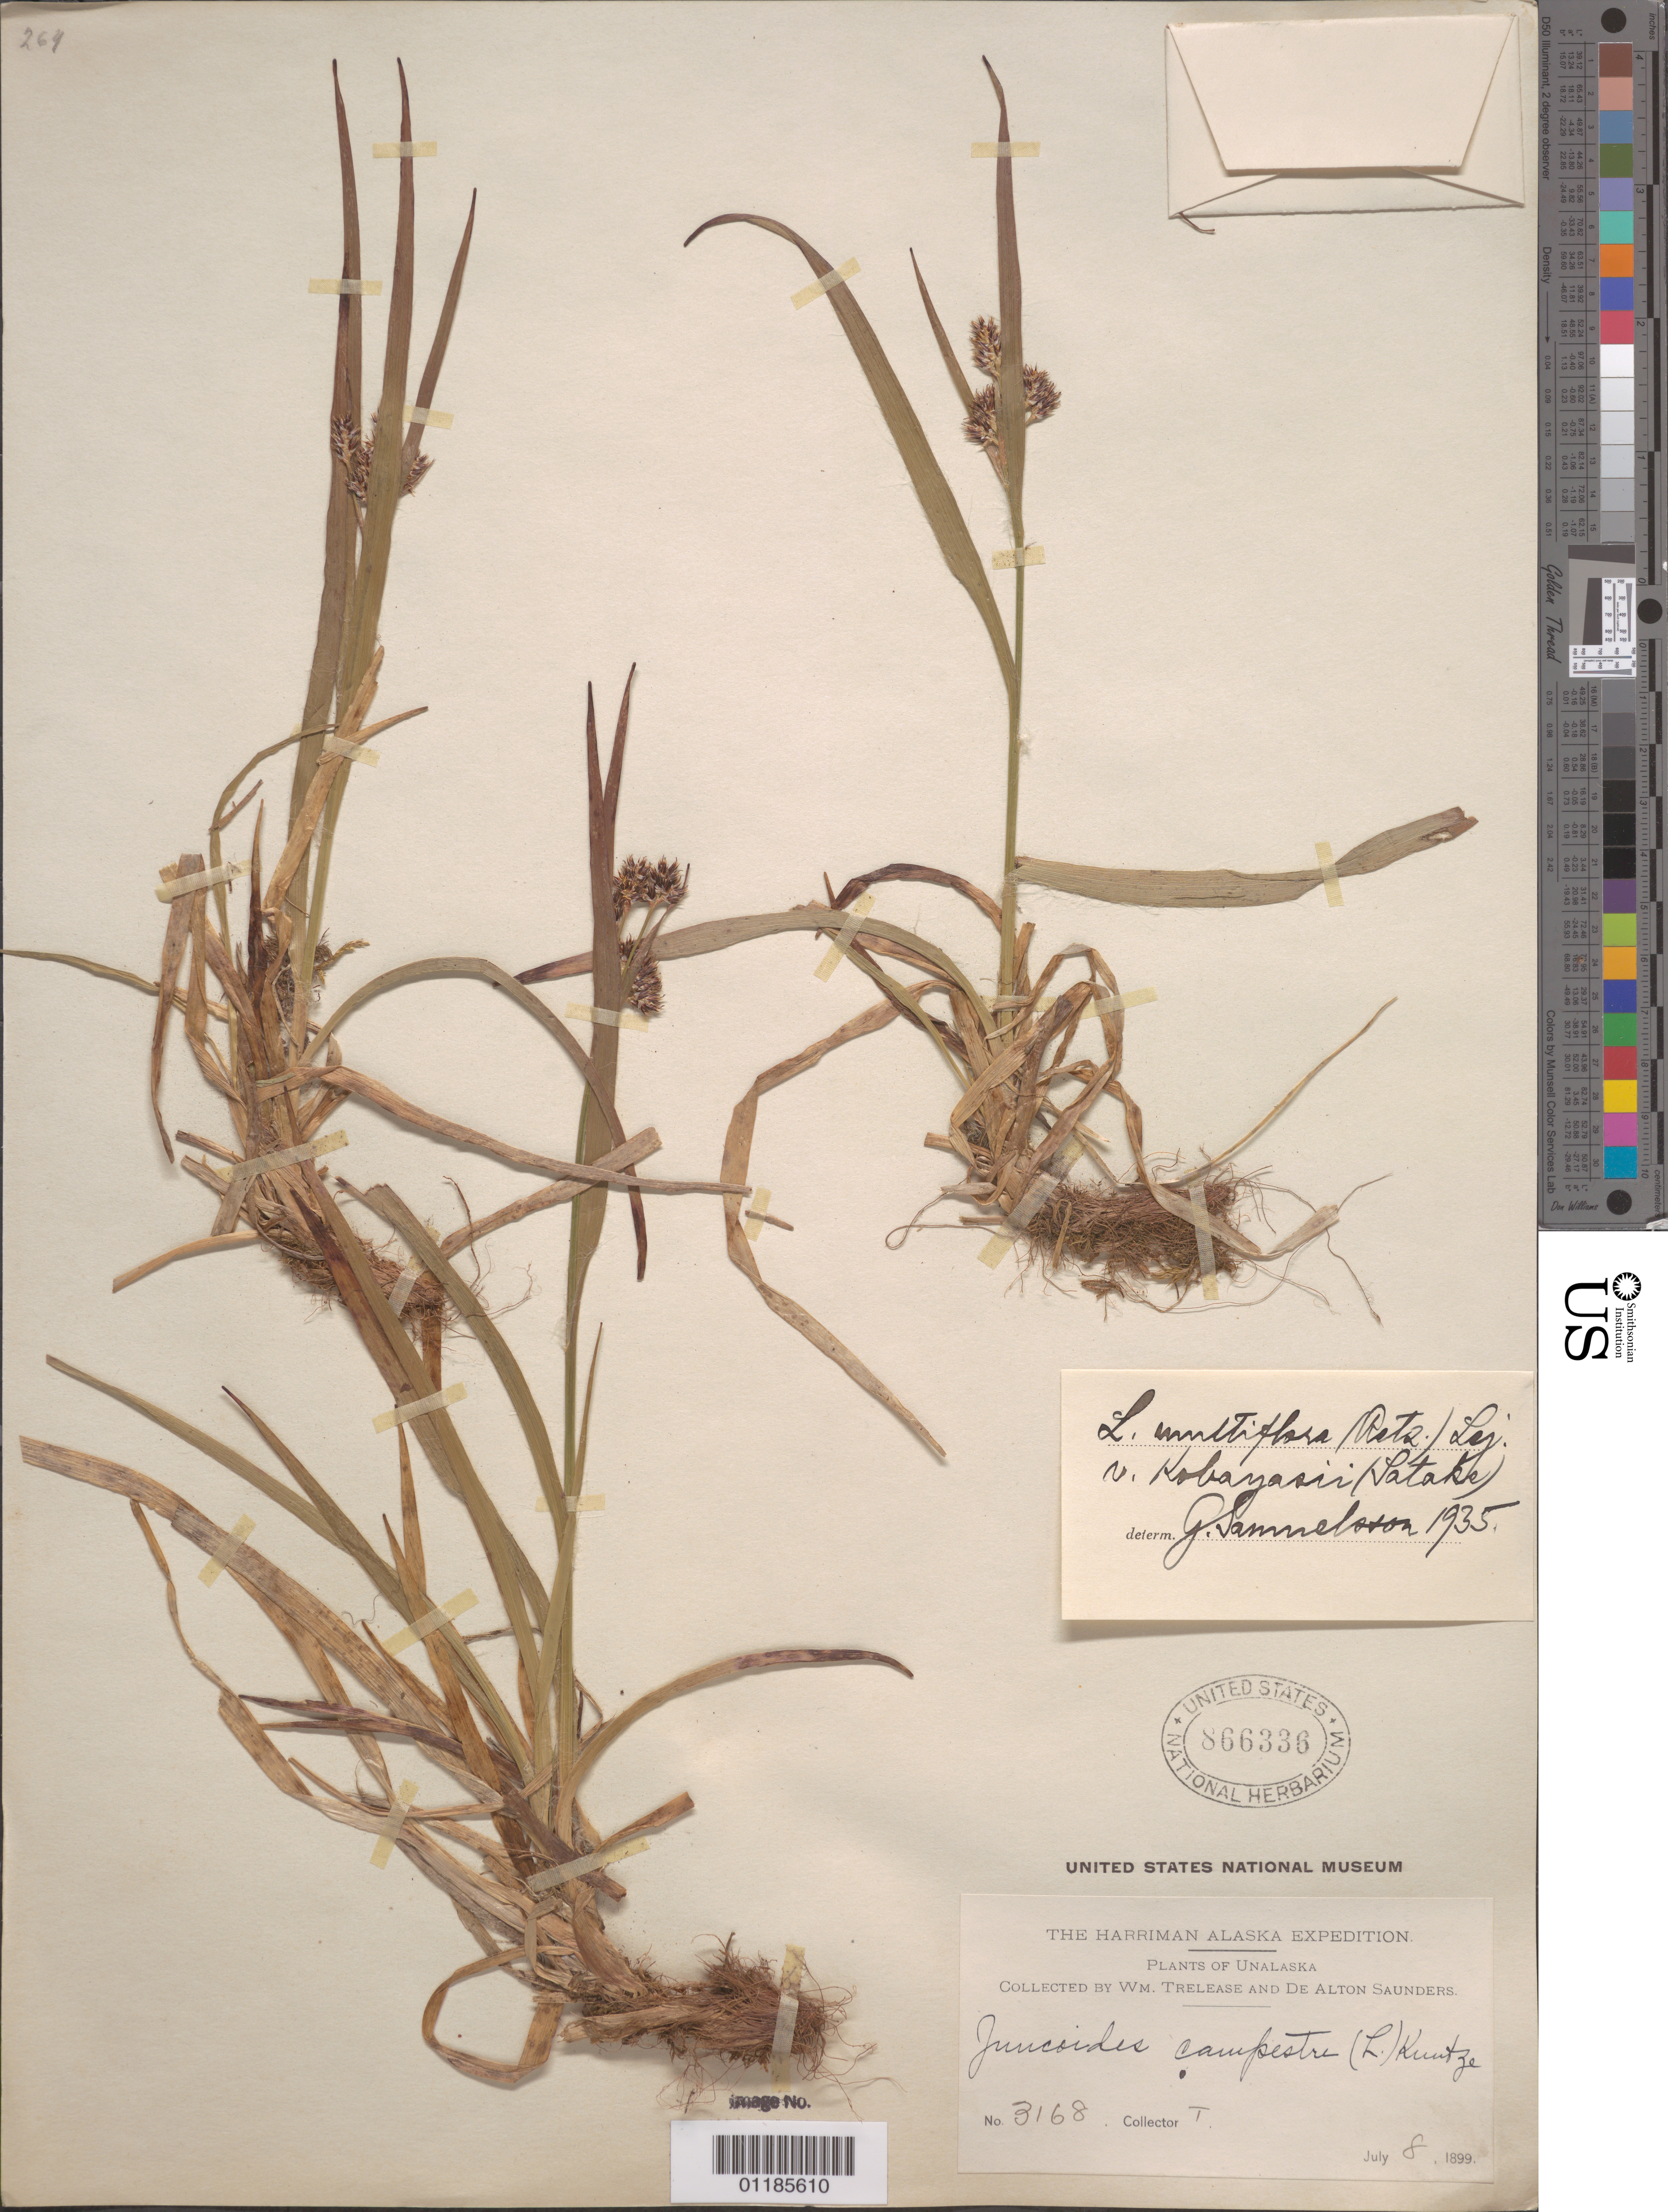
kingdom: Plantae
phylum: Tracheophyta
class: Liliopsida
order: Poales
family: Juncaceae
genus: Luzula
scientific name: Luzula multiflora var. kobayasii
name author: (Satake) Sam.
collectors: W. Trelease & D. Saunders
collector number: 3168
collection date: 1899-07-08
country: United States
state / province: Alaska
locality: Unalaska.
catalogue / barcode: US 866336